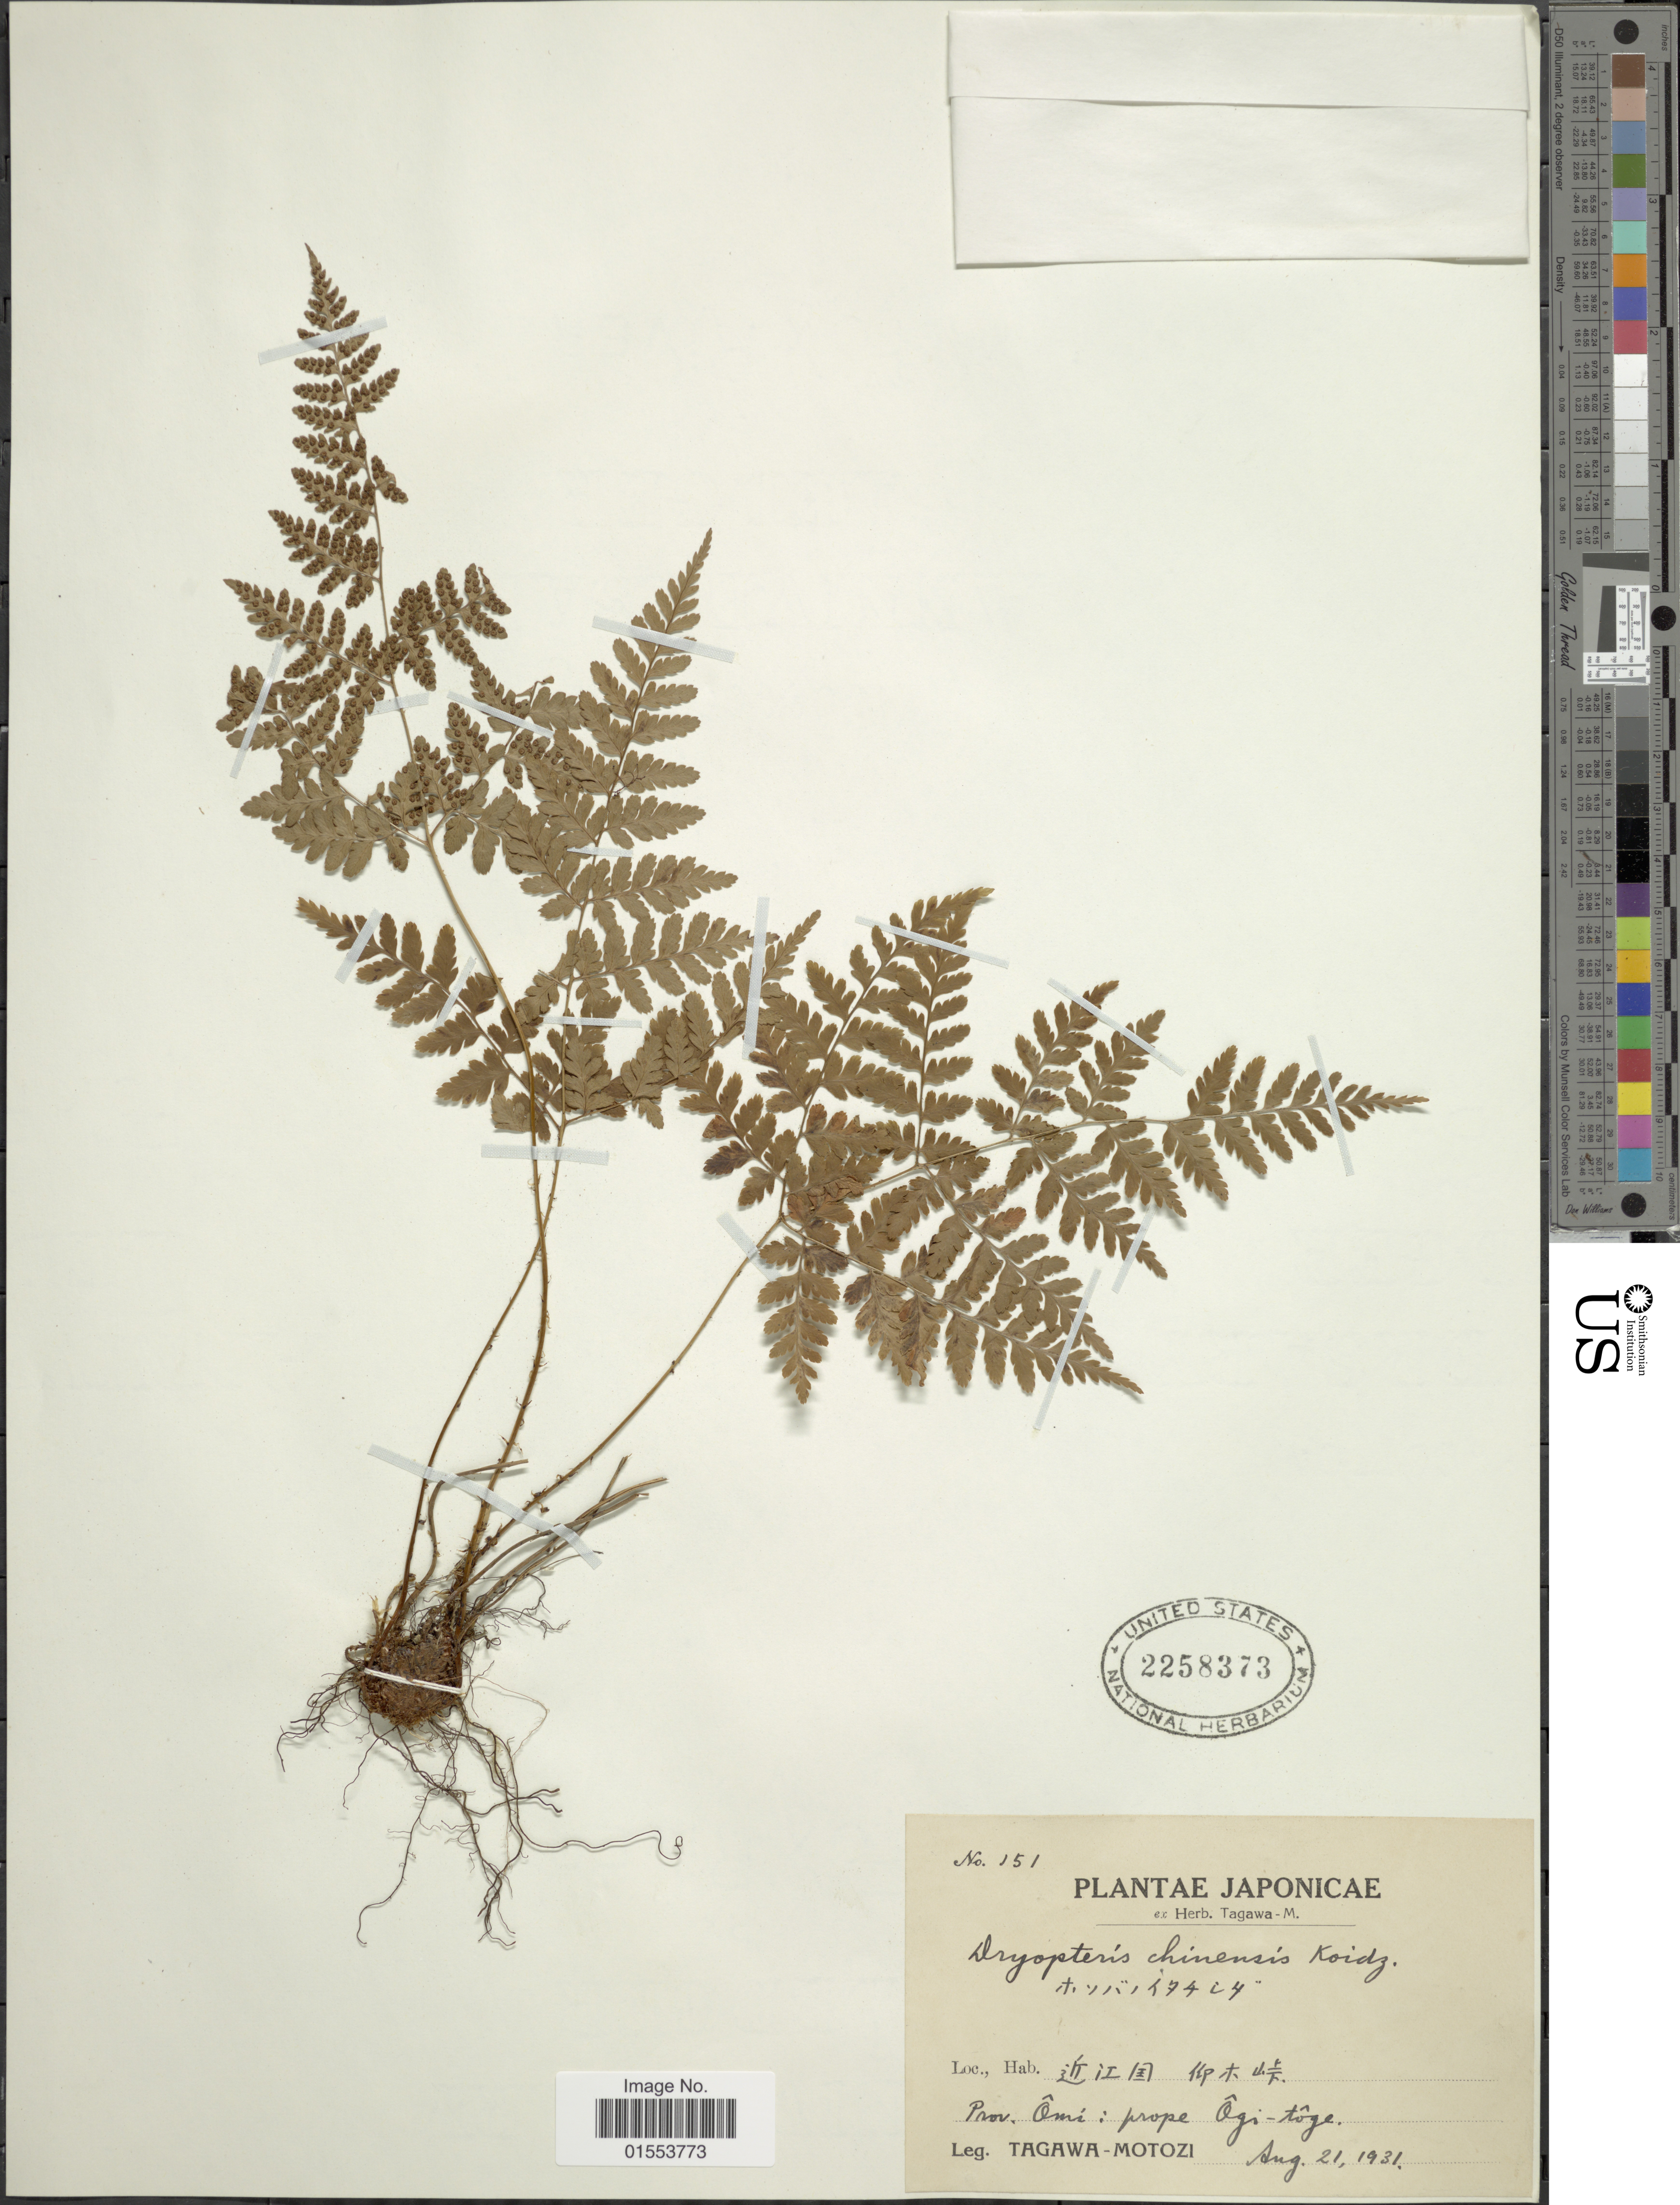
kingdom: Plantae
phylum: Tracheophyta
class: Polypodiopsida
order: Polypodiales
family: Dryopteridaceae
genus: Dryopteris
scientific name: Dryopteris chinensis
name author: (Baker) Koidz.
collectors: M. Tagawa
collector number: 151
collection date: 1931-08-21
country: Japan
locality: Japonicae Prov. Ōmi: prope Ogi-toge.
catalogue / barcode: US 2258373